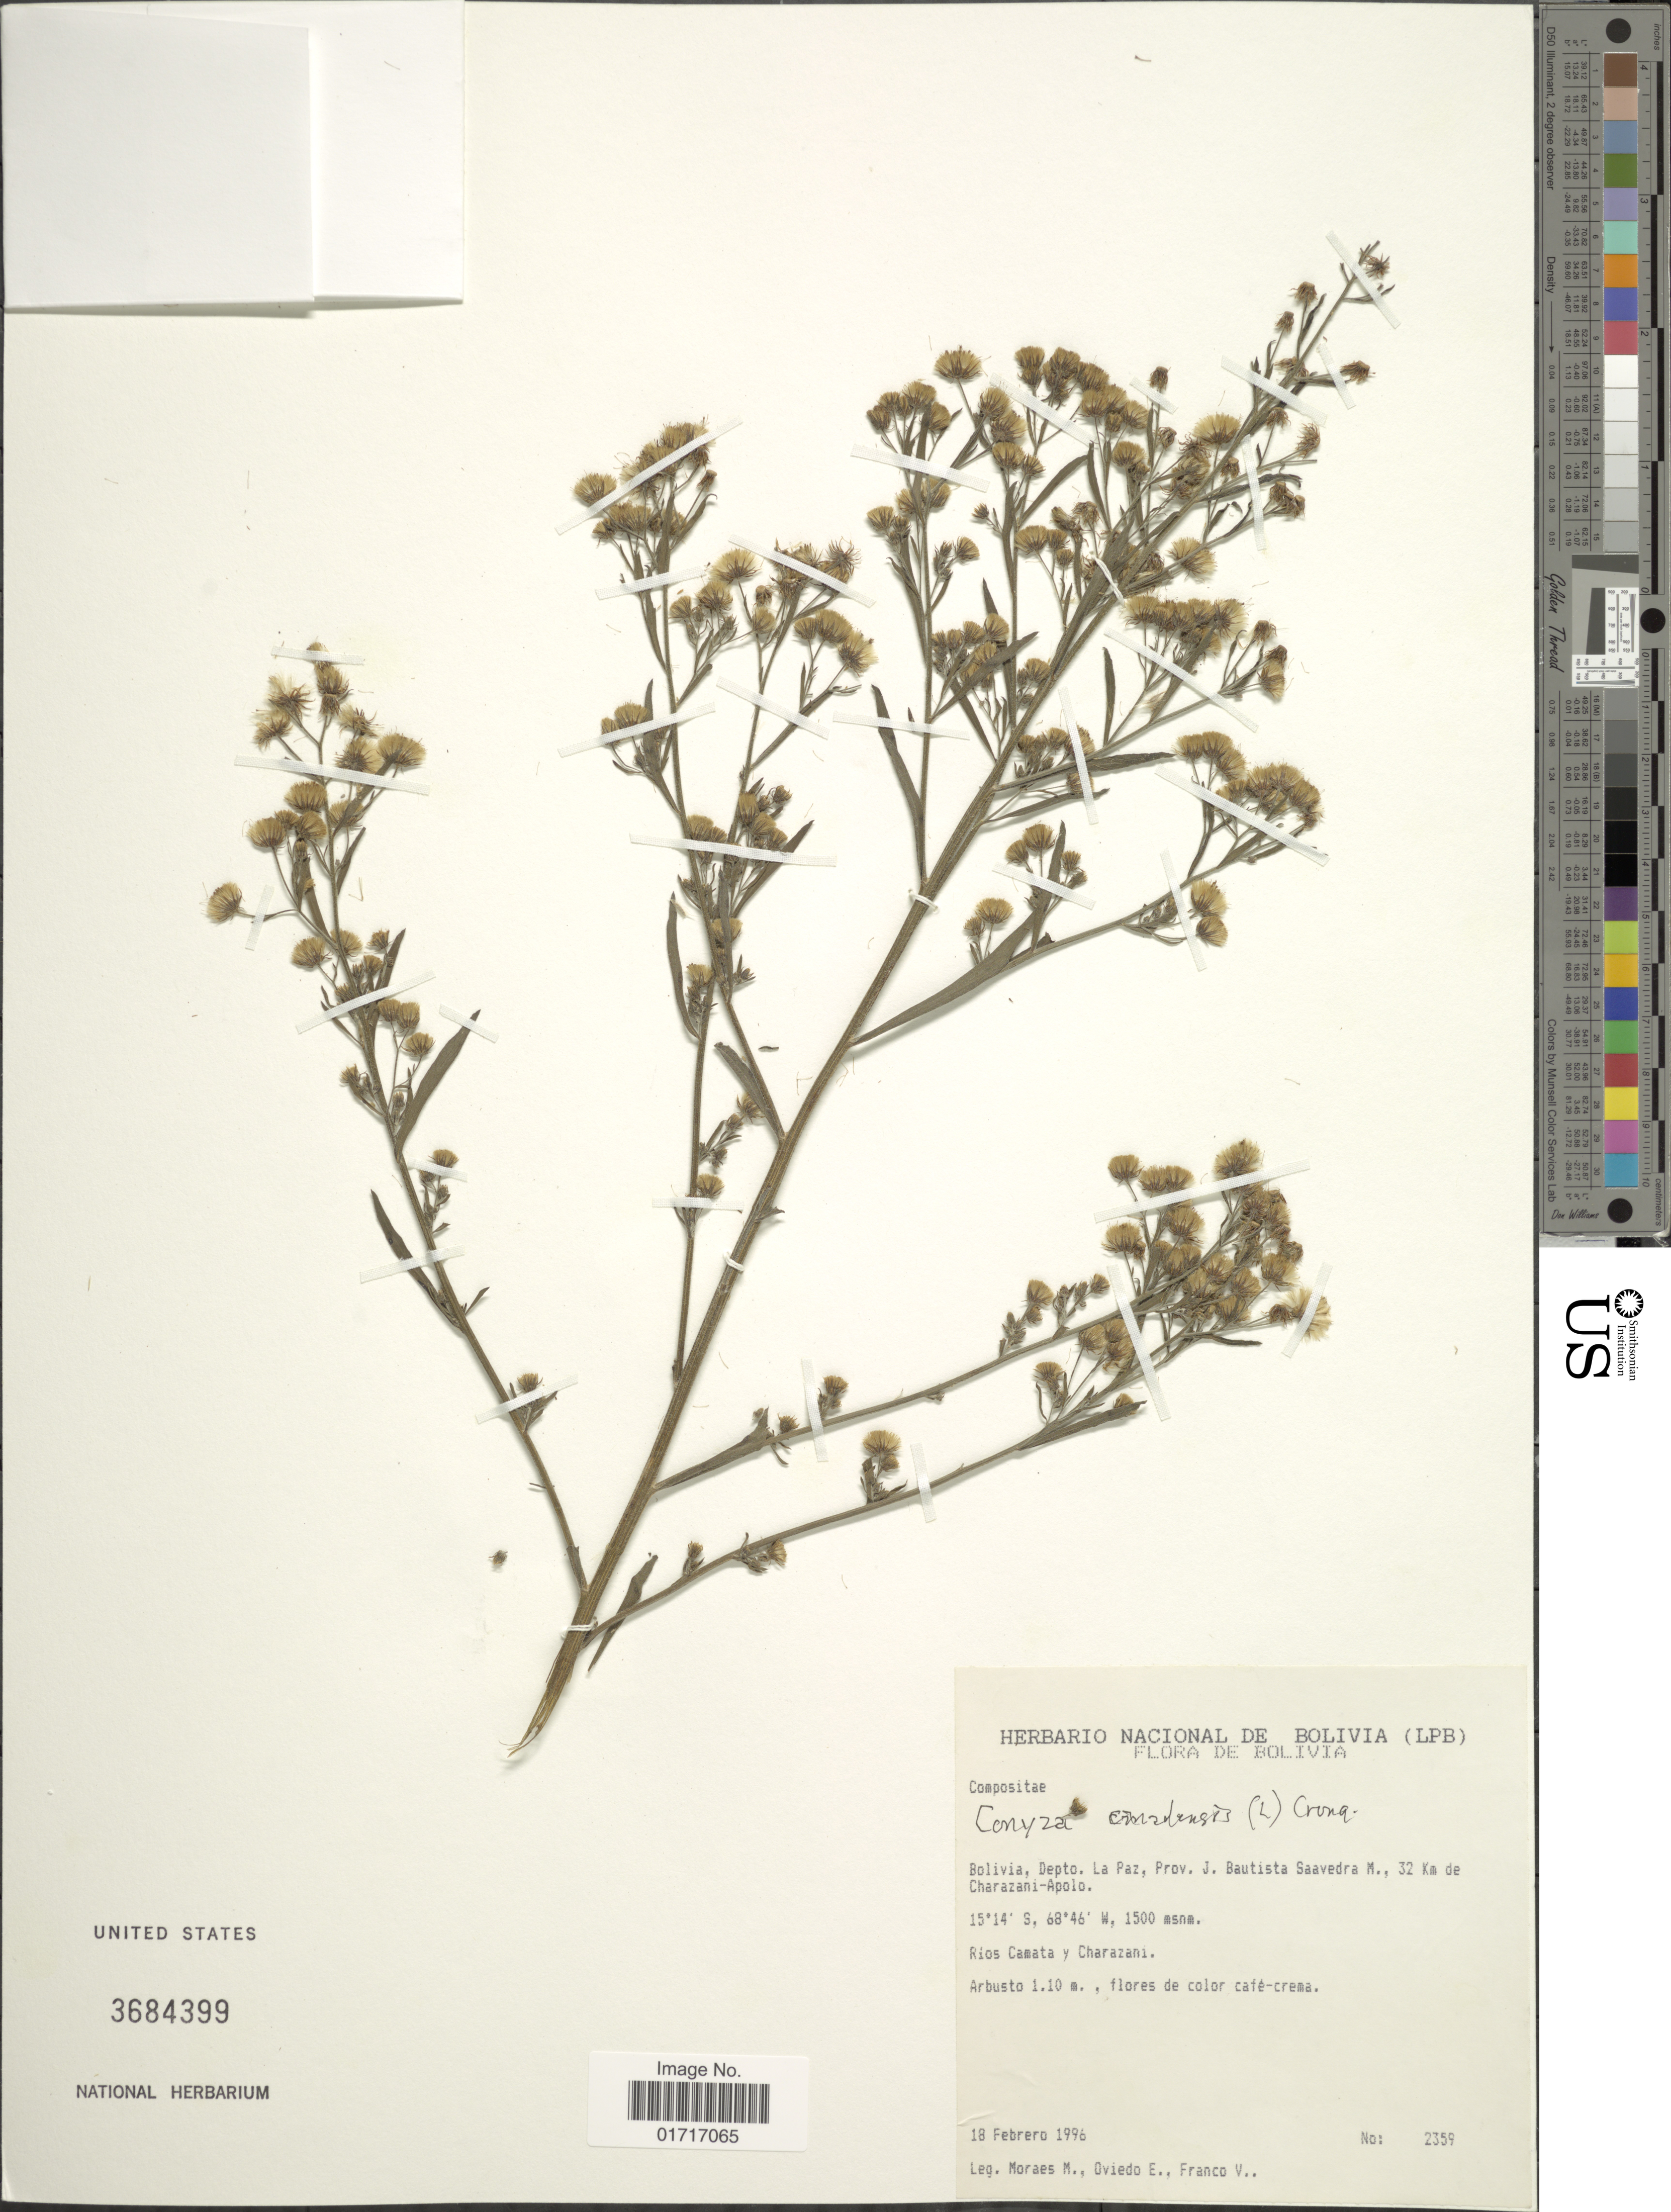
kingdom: Plantae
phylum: Tracheophyta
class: Magnoliopsida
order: Asterales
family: Asteraceae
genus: Conyza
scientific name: Conyza canadensis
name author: (L.) Cronq.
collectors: M. Moraes, E. Oviedo & V. Franco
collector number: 2359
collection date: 1996-02-18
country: Bolivia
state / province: La Paz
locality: Bolivia, Depto. La Paz., Prov. J. Bautista Saavedra M., 32 Km de Charazani-Apolo.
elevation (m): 1500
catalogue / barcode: US 3684399